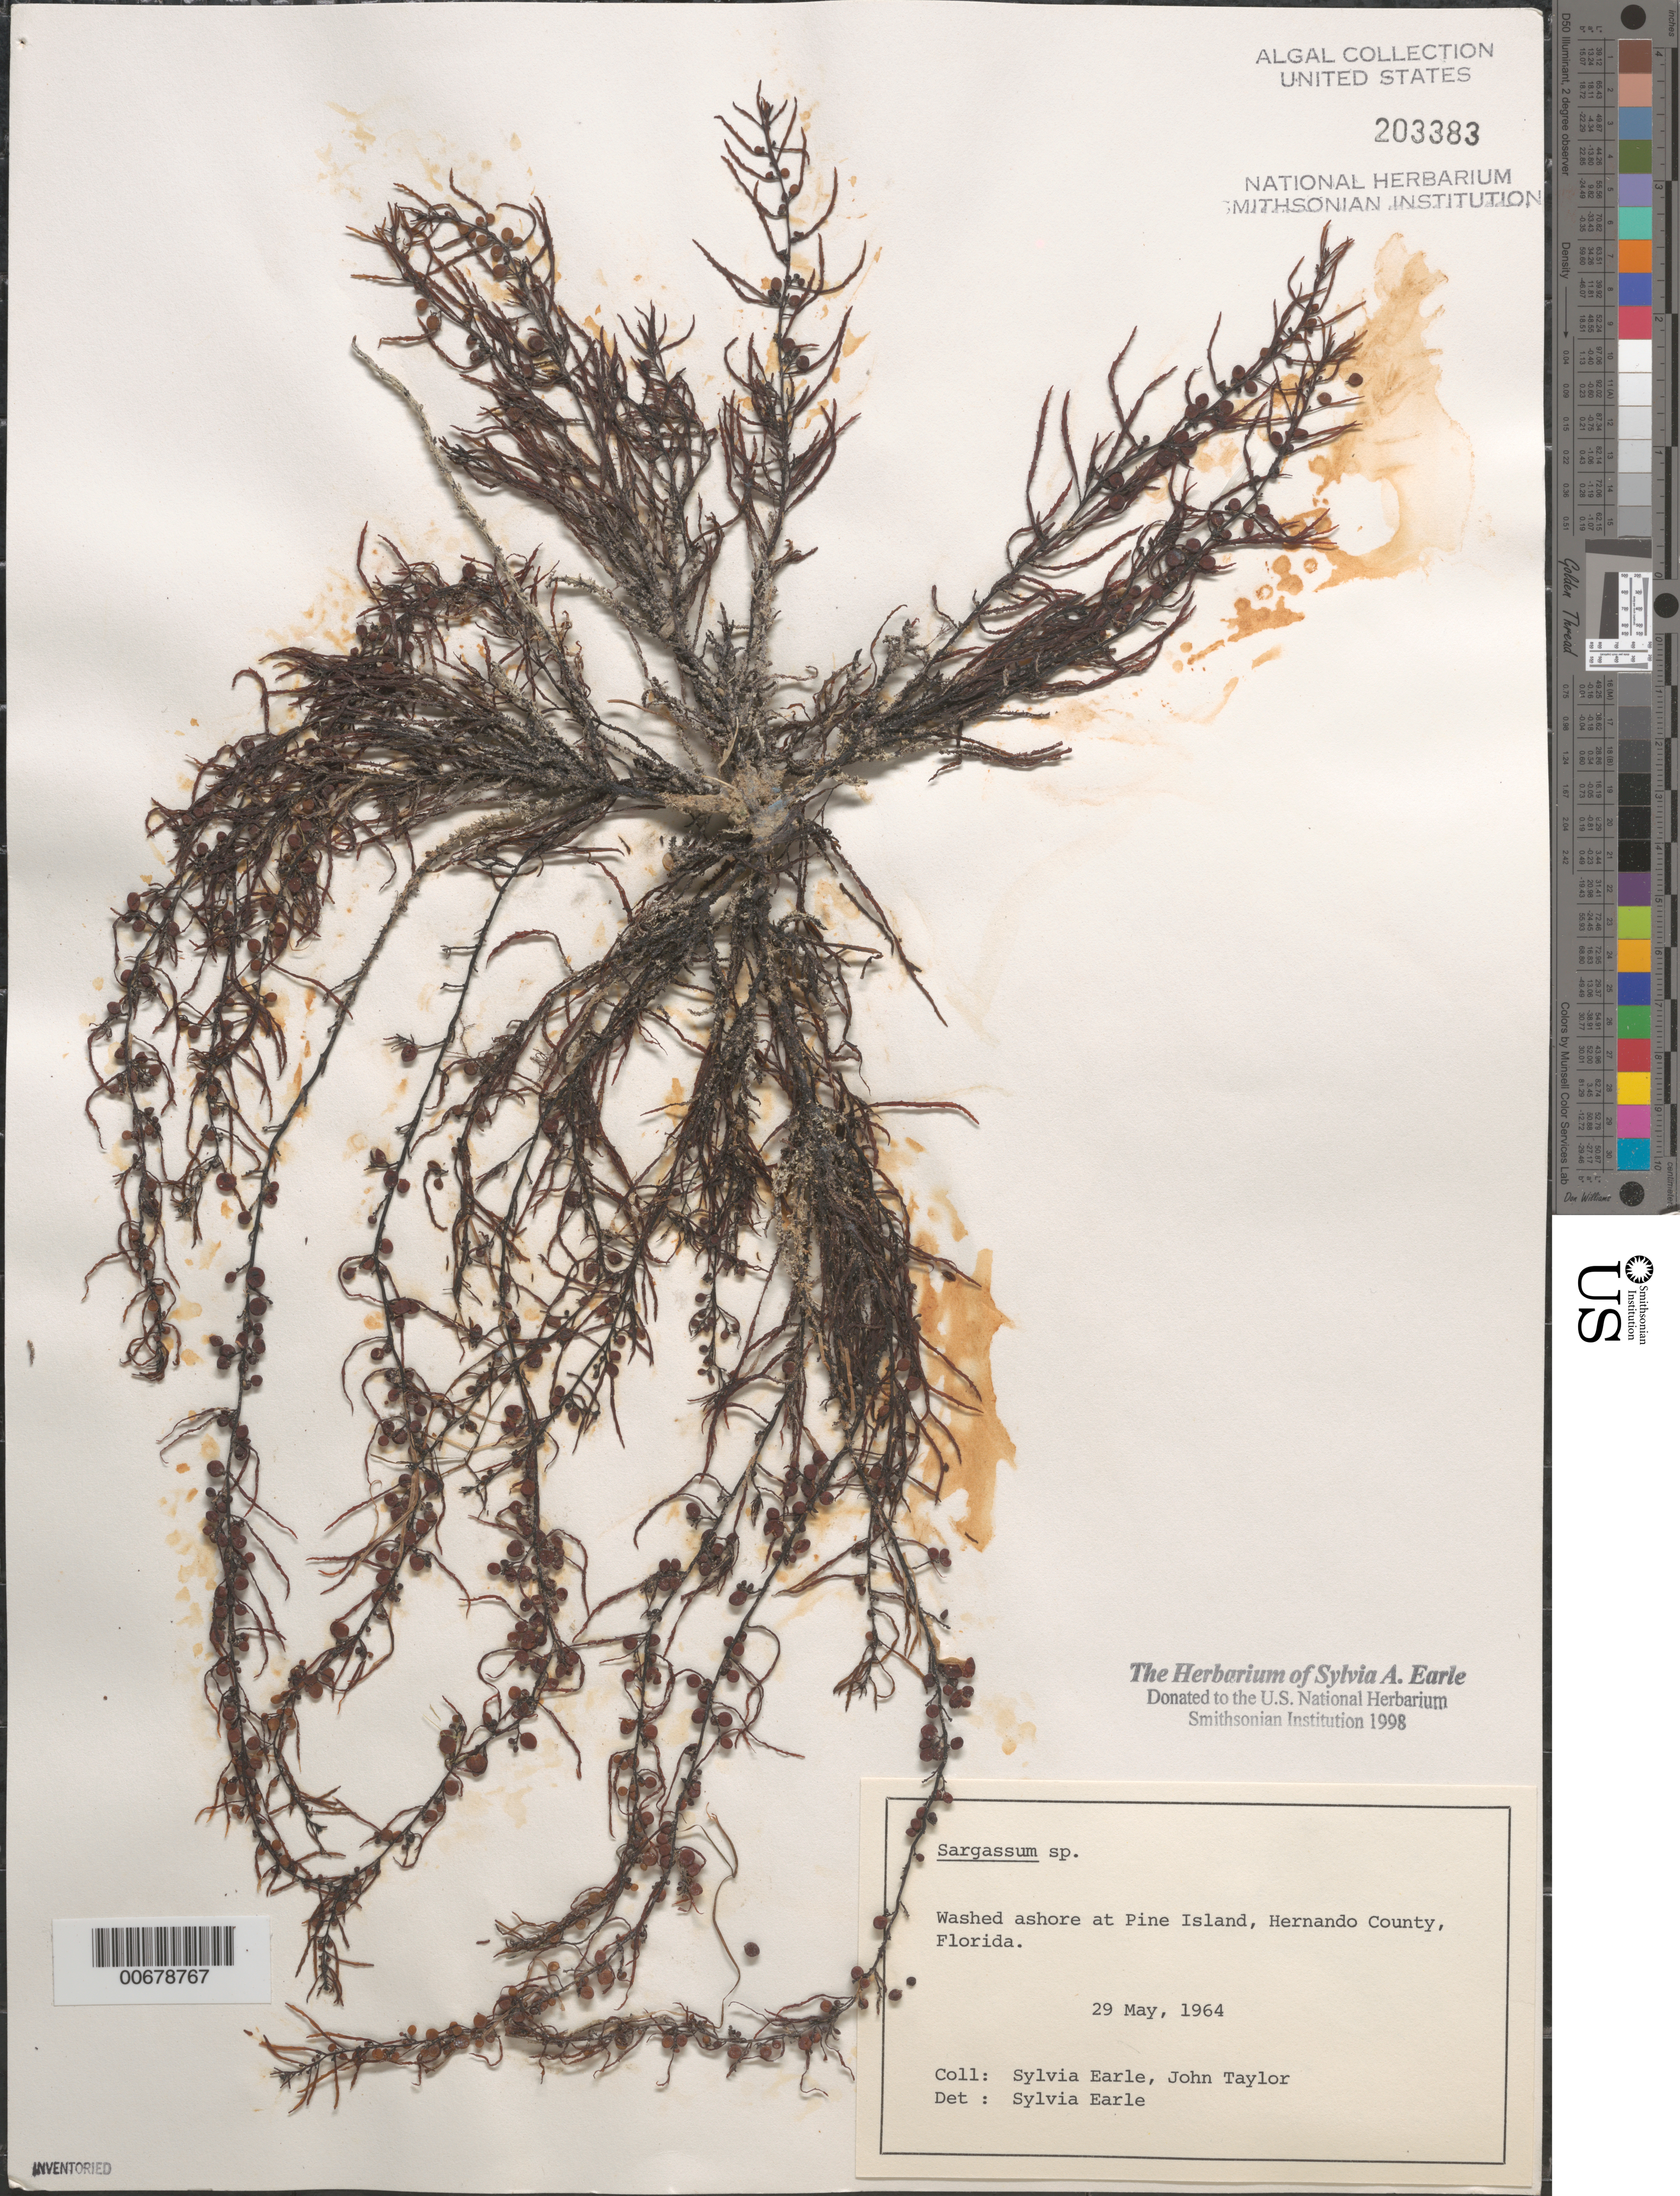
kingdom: Chromista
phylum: Ochrophyta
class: Phaeophyceae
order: Fucales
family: Sargassaceae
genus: Sargassum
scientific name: Sargassum sp.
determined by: Earle, S. A.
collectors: S. A. Earle & J. L. Taylor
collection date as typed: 29 May 1964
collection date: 1964-05-29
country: United States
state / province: Florida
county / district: Hernando County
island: Pine Island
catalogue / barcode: US 203383